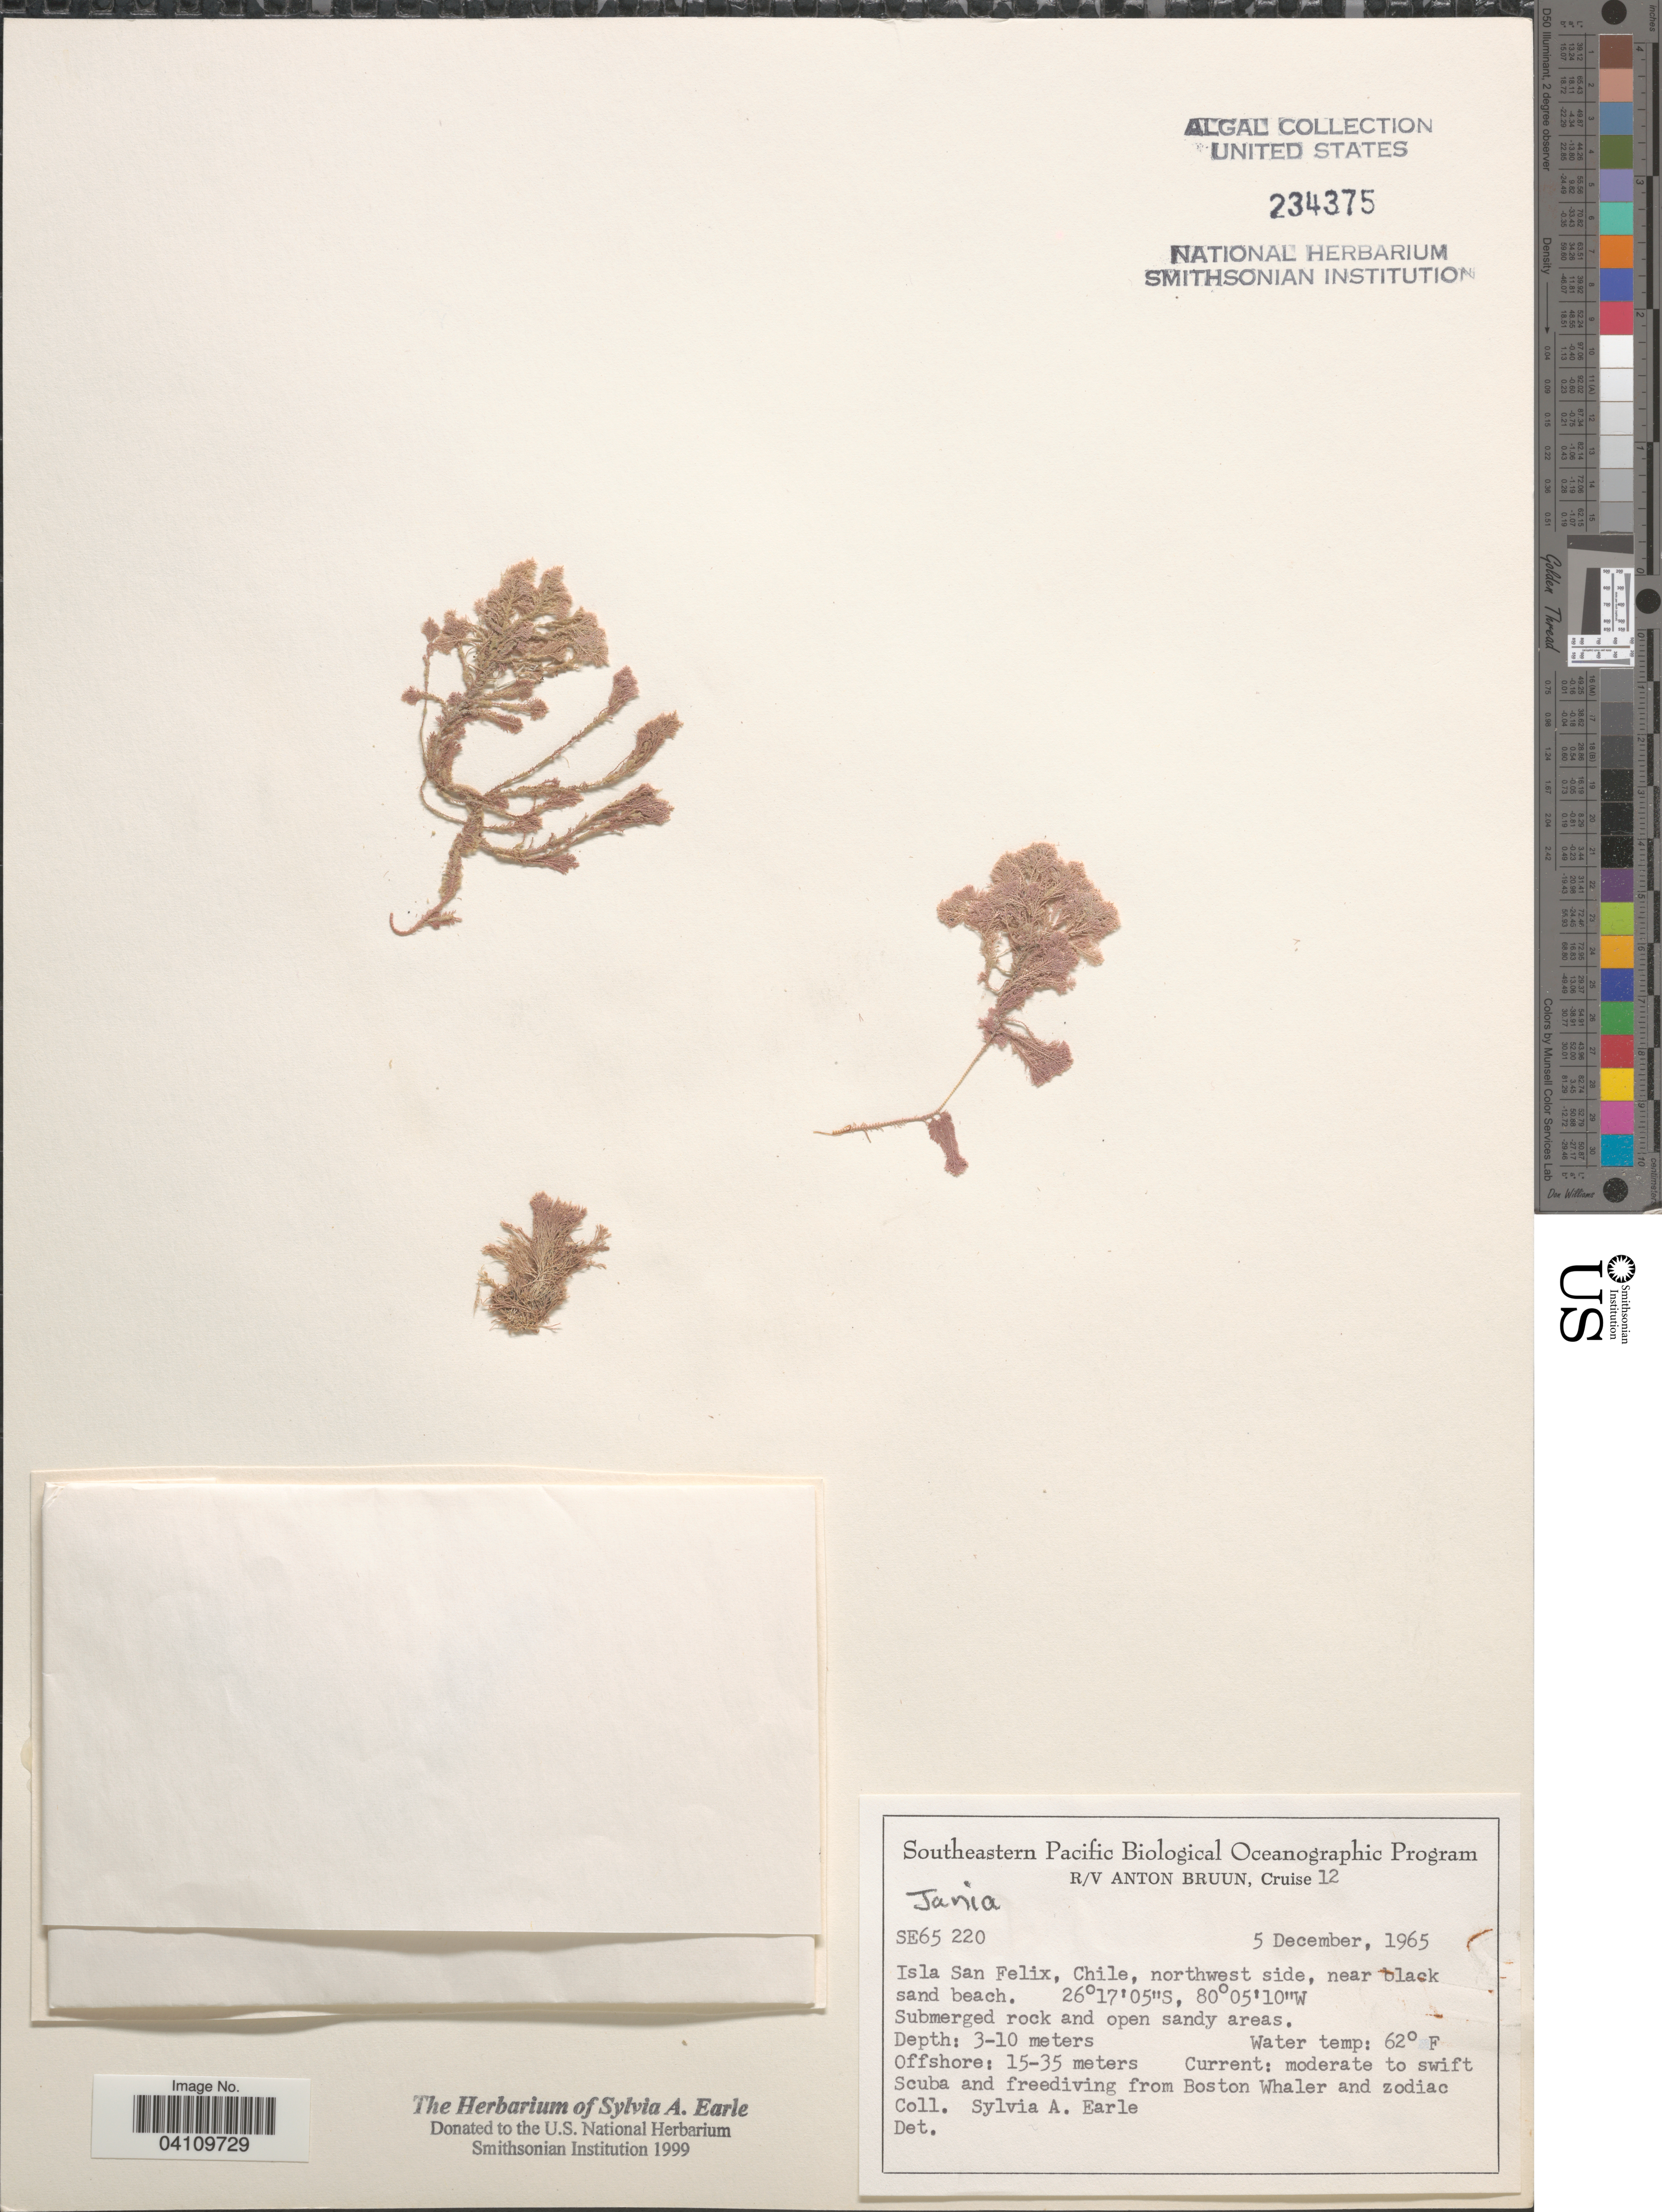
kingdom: Plantae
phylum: Rhodophyta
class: Florideophyceae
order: Corallinales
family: Corallinaceae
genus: Jania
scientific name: Jania sp.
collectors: S. A. Earle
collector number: SE65 220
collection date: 1965-12-05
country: Chile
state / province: Atacama (III)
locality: Southeastern Pacific Biological Oceanographic Program R/V Anton Bruun, Cruise 12. Isla San Felix, northwest side, near black sand beach.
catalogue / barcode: US 234375